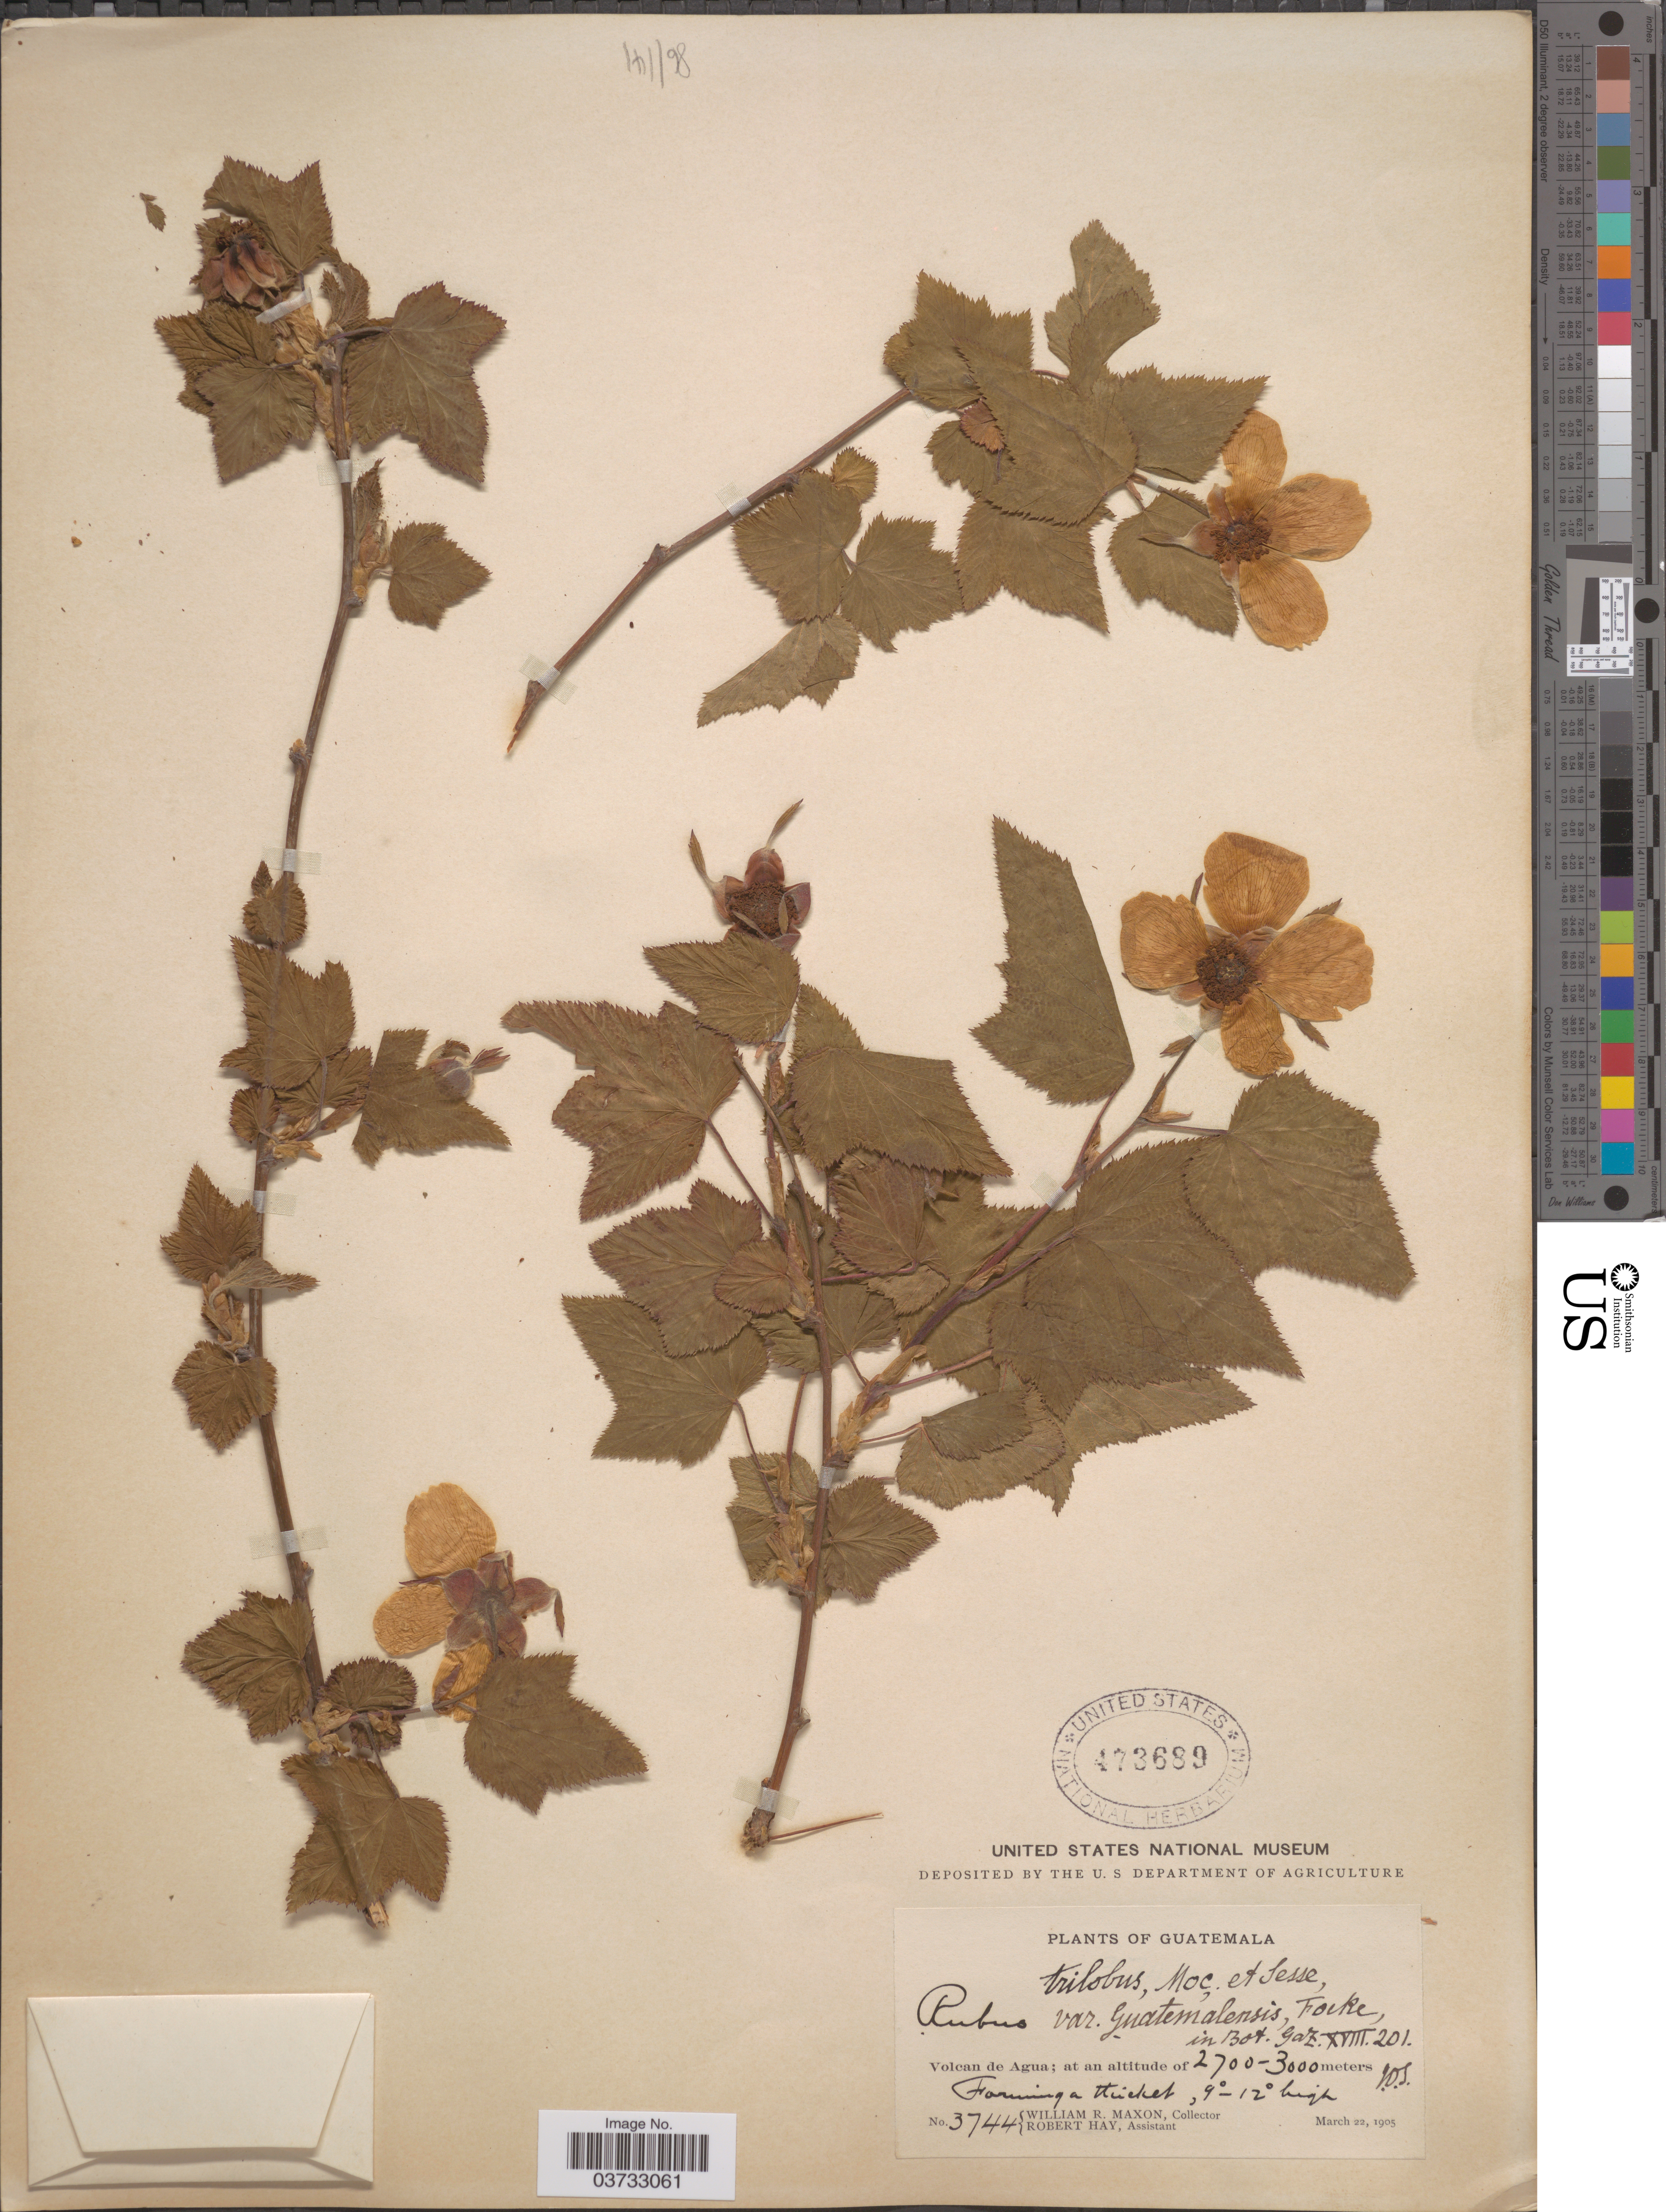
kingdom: Plantae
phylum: Tracheophyta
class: Magnoliopsida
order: Rosales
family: Rosaceae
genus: Rubus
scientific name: Rubus trilobus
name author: Moc. & Sessé ex Ser.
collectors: W. R. Maxon & R. Hay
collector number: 3744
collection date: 1905-03-22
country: Guatemala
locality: Volcan de Agua.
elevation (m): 2700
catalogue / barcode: US 473689